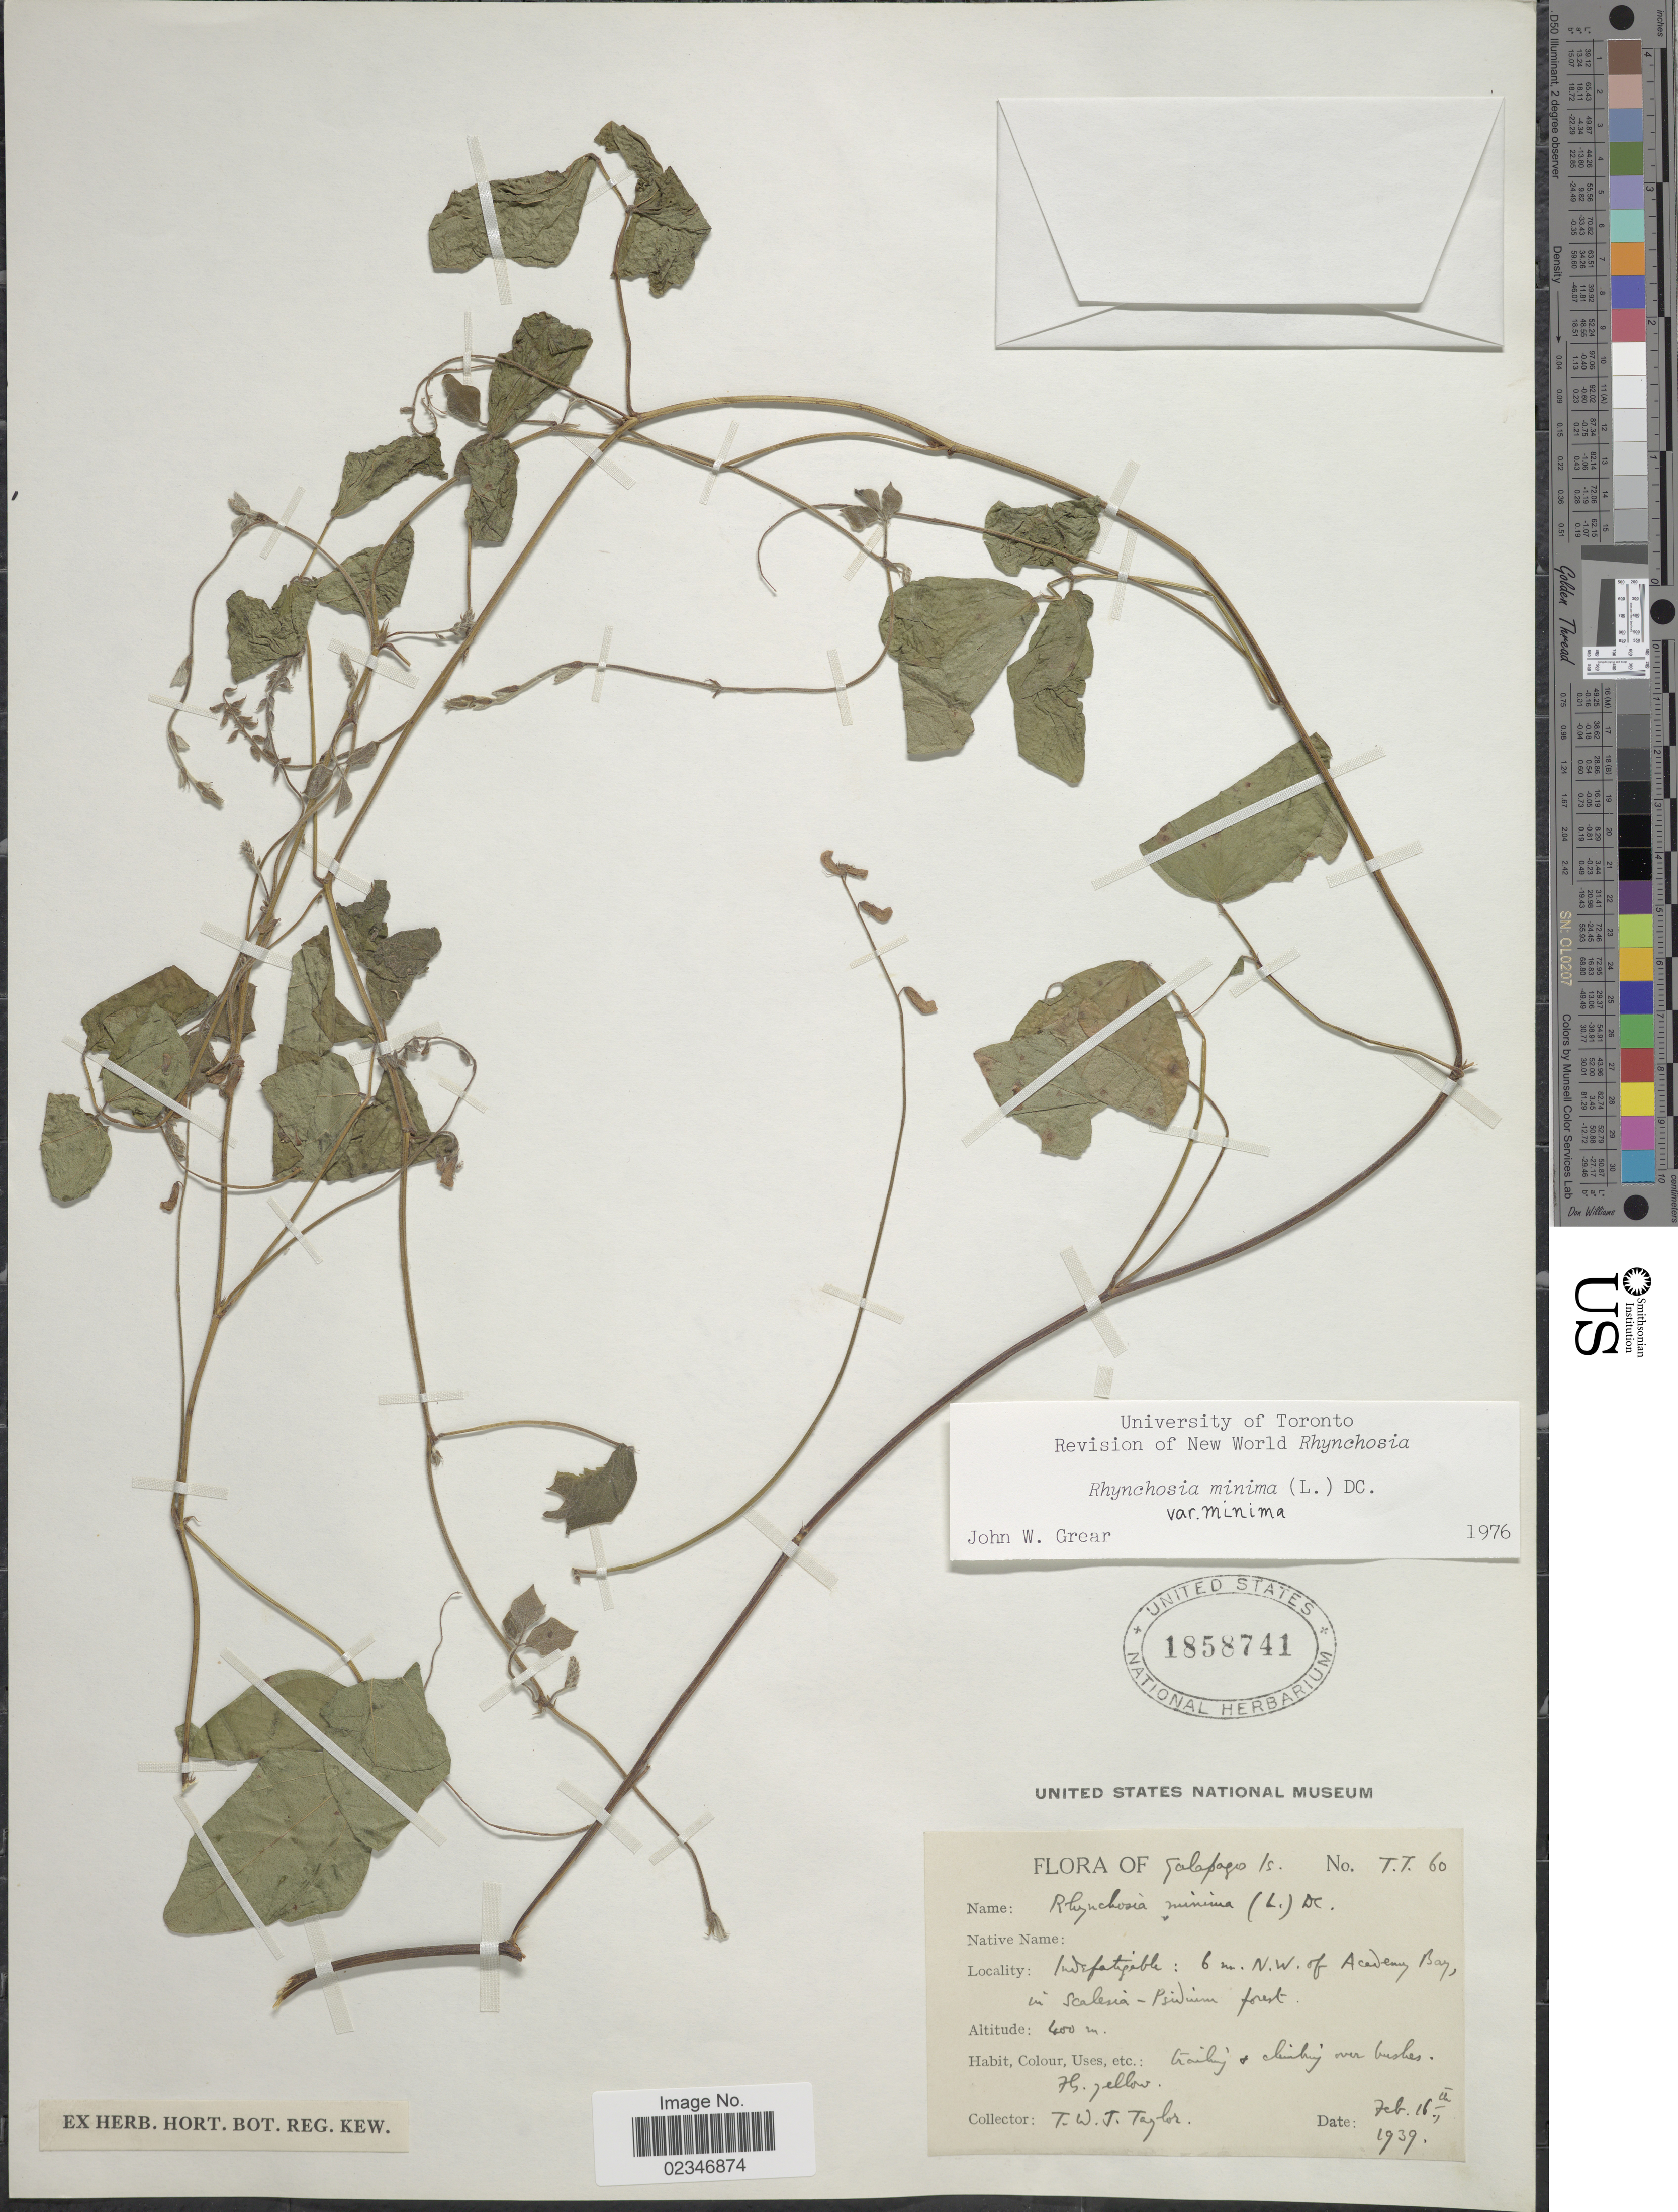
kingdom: Plantae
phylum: Tracheophyta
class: Magnoliopsida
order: Fabales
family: Fabaceae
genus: Rhynchosia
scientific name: Rhynchosia minima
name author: (L.) DC.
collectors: T. W. J. Taylor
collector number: T.T.60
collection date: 1939-02-16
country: Ecuador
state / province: Colón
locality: Galapago Is., Indefatigable, 6 mi. N.W. of Academy Bay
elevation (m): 400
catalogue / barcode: US 1858741